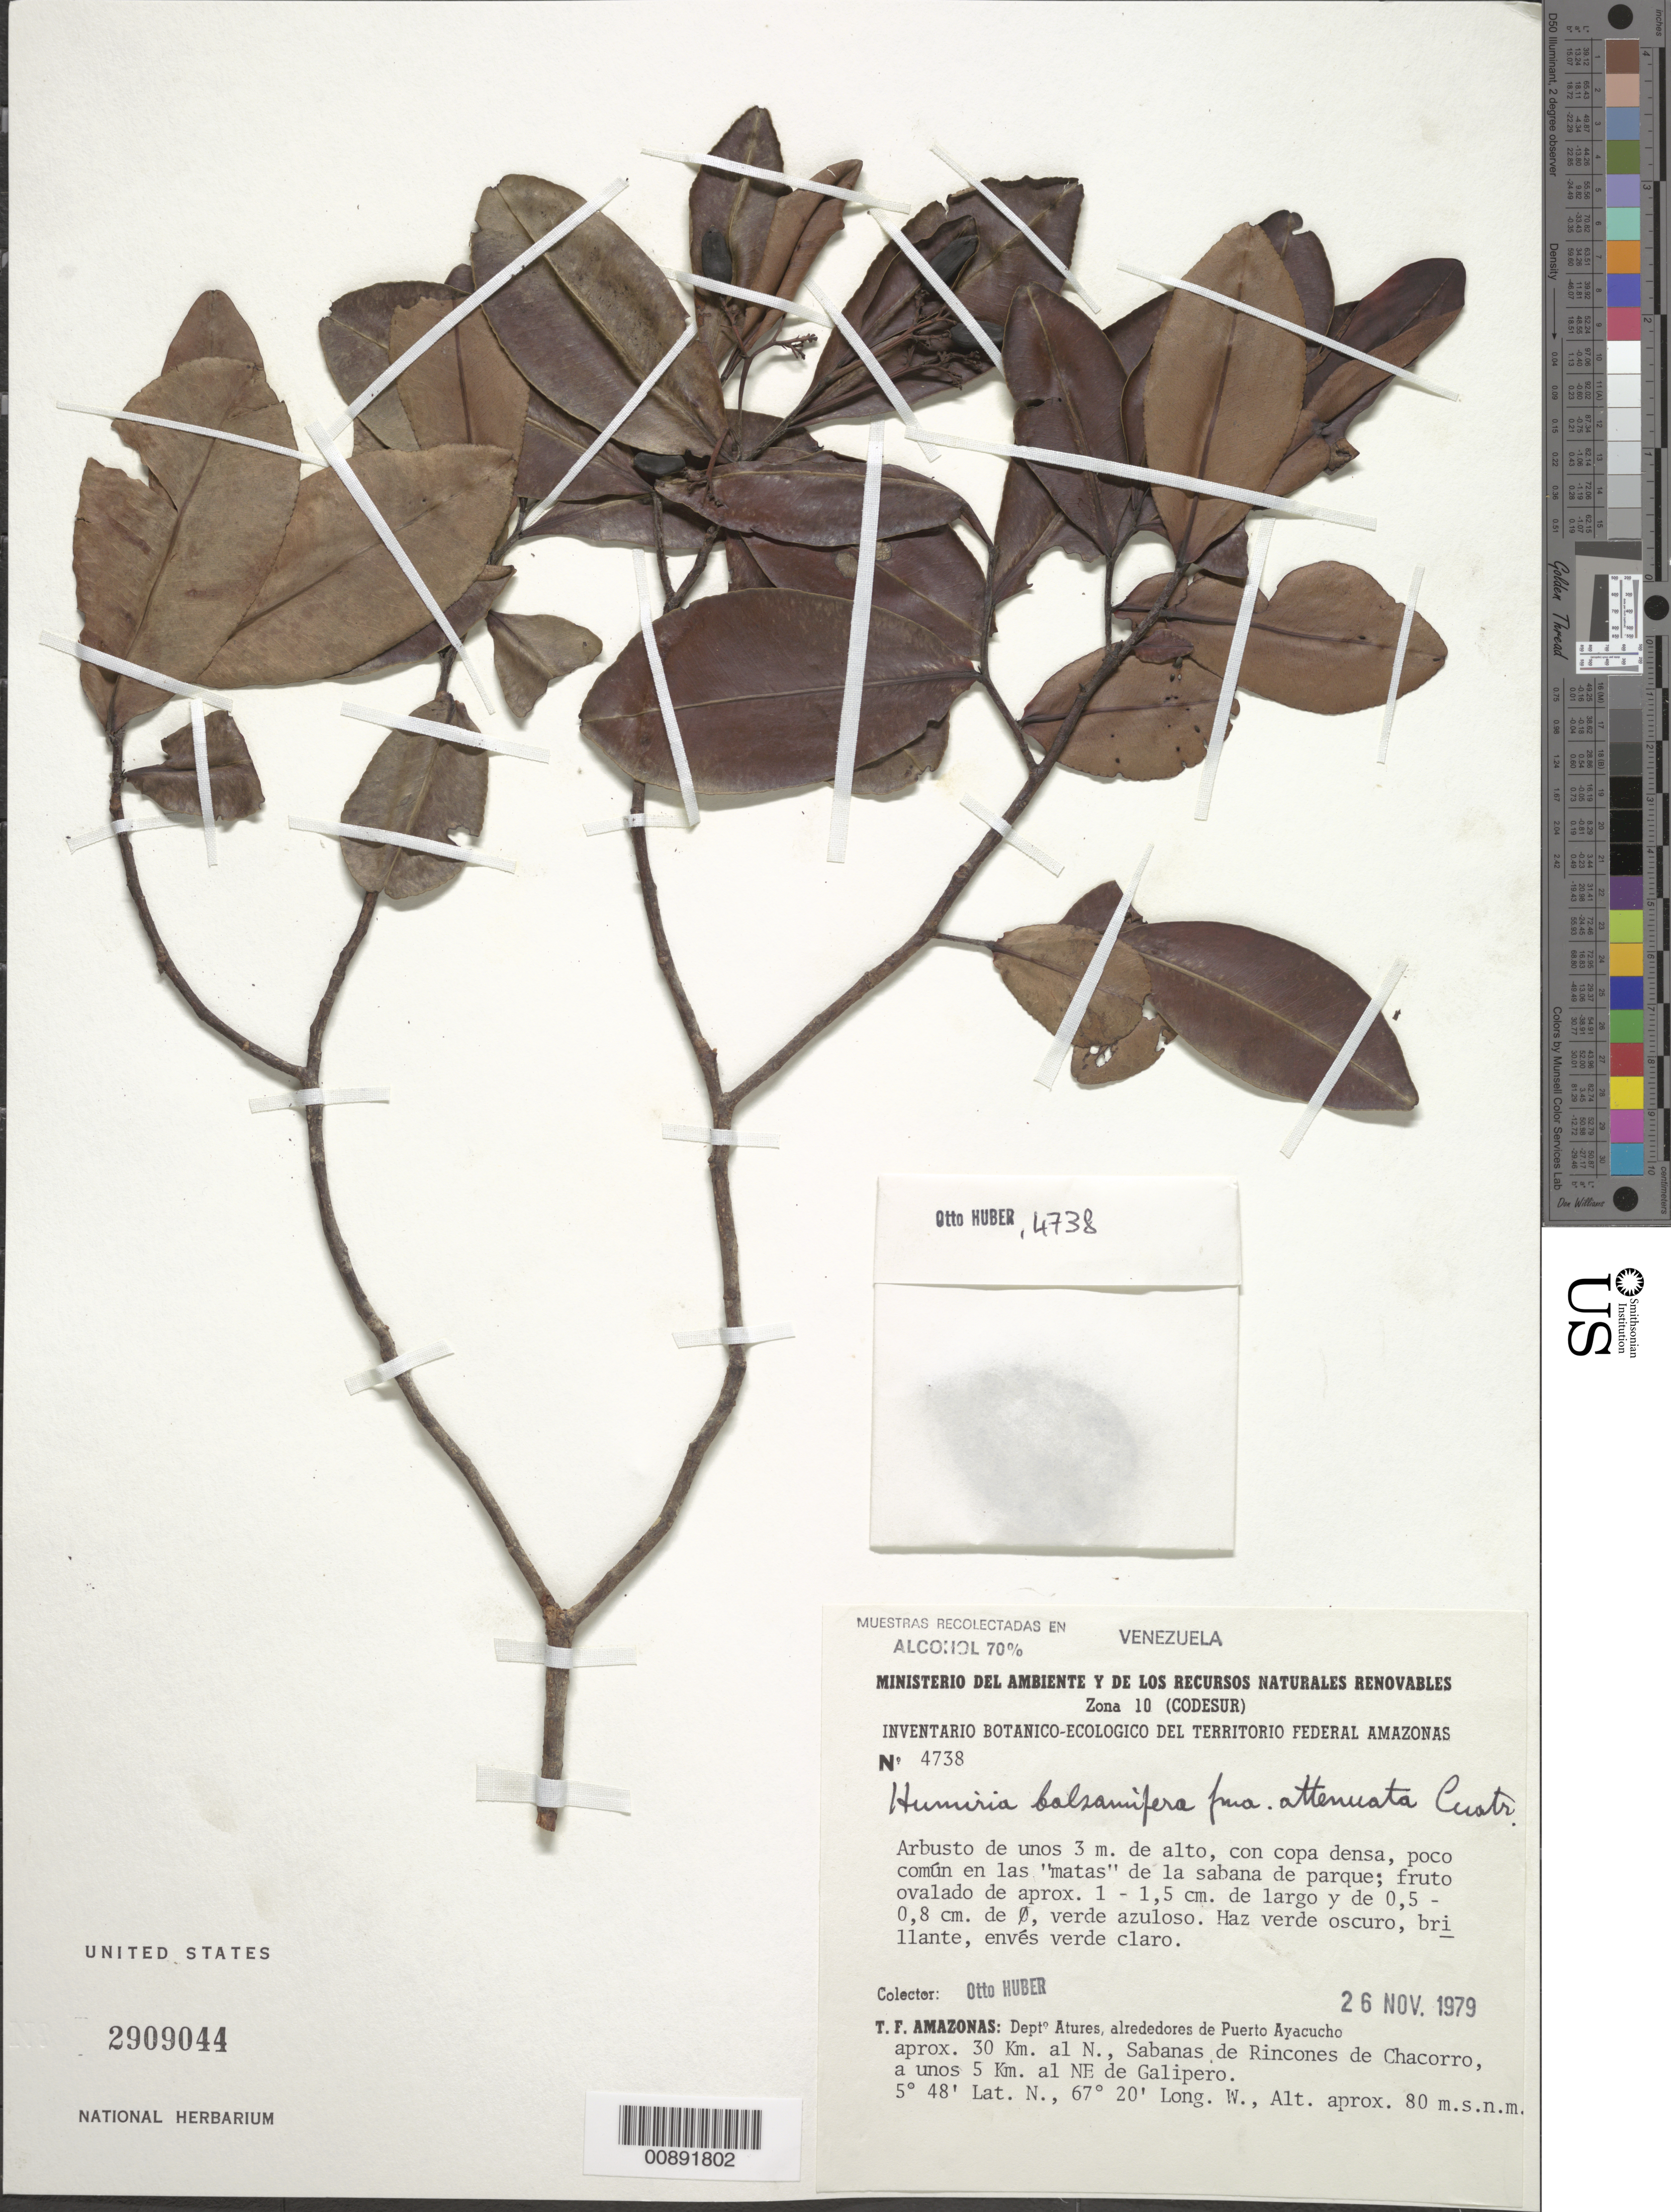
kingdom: Plantae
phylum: Tracheophyta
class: Magnoliopsida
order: Malpighiales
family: Humiriaceae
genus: Humiria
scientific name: Humiria balsamifera f. attenuata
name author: Cuatrec.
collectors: O. Huber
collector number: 4738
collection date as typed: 26-Nov-79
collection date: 1979-11-26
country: Venezuela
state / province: Amazonas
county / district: Atures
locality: Puerto Ayacucho, aprox. 30 km N; Sabanas de Rincones de Chacorro, a unos 5 km al NE de Galipero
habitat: "Matas' de la sabana de parque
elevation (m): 80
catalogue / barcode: US 2909044